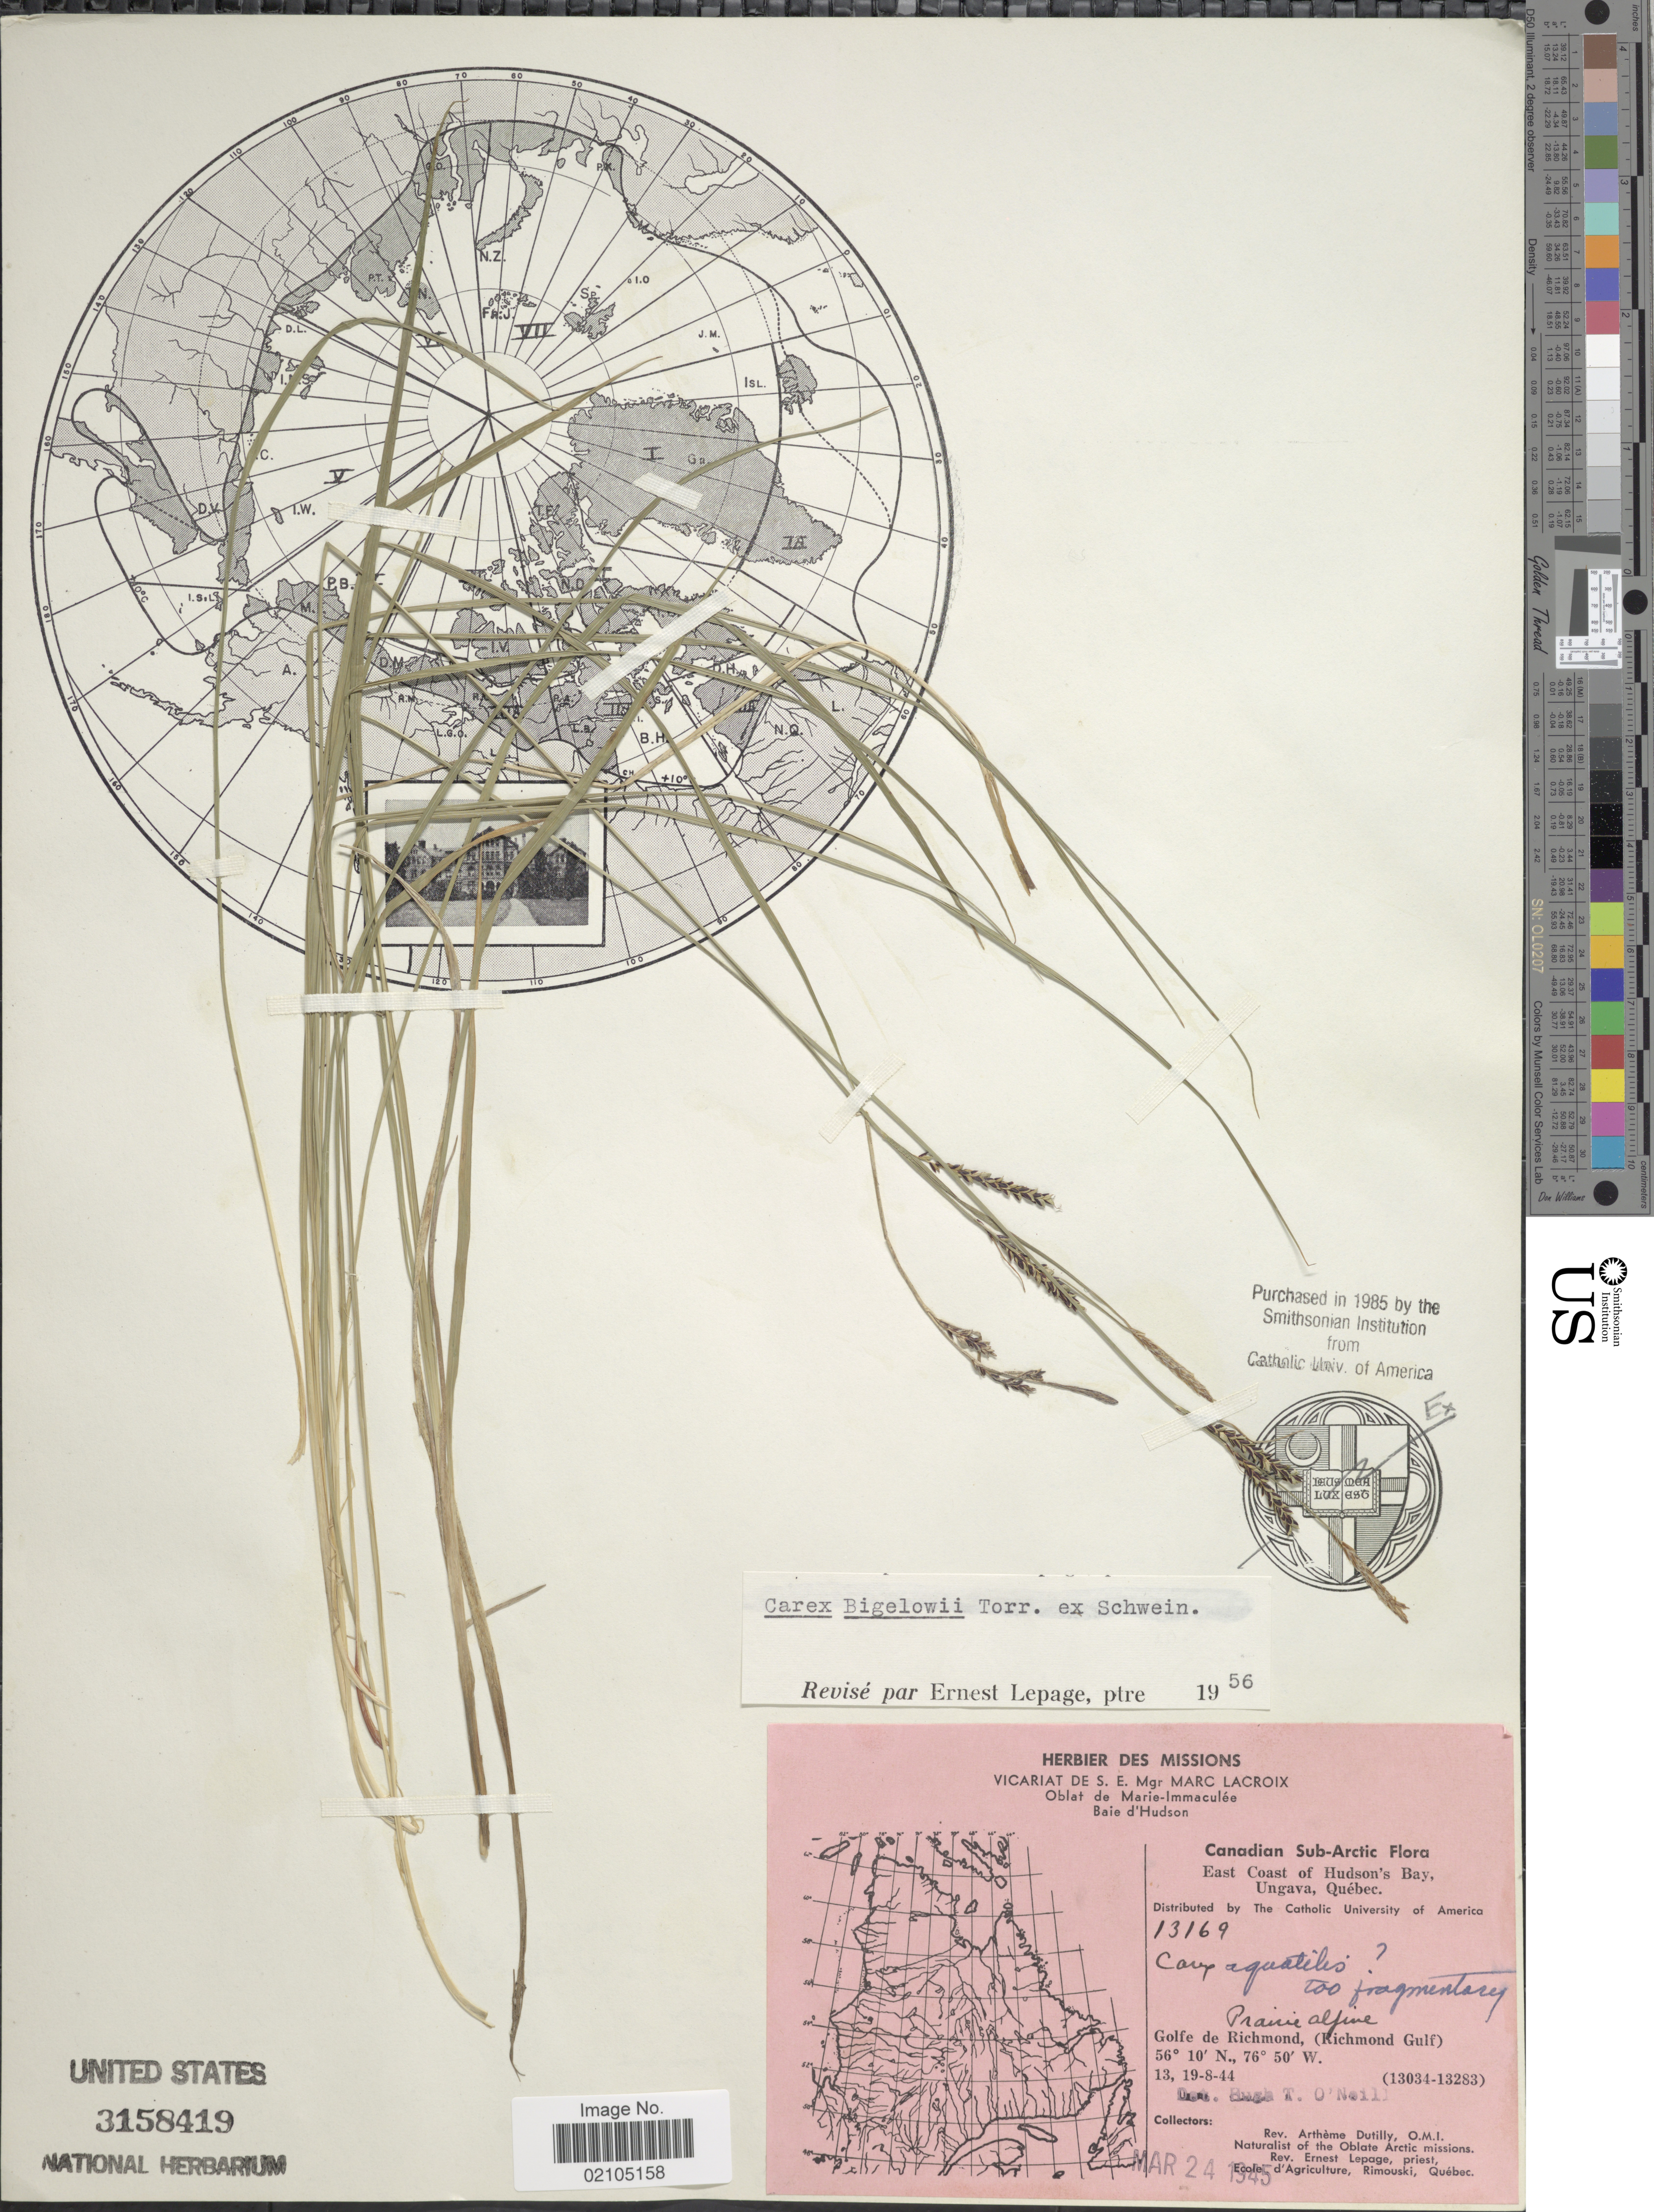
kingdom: Plantae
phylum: Tracheophyta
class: Liliopsida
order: Poales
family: Cyperaceae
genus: Carex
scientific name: Carex bigelowii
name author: Torr. ex Schwein.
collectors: A. Dutilly & E. Lepage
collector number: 13169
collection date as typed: Transcribed d/m/y: 13/8/44 to 19/8/44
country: Canada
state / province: Quebec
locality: Canadian Sub-Arctic. East Coast of Hudson's Bay, Ungava, Quebec. Prairie alpine, Golfe de Richmond, (Richmond Gulf).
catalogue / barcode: US 3158419